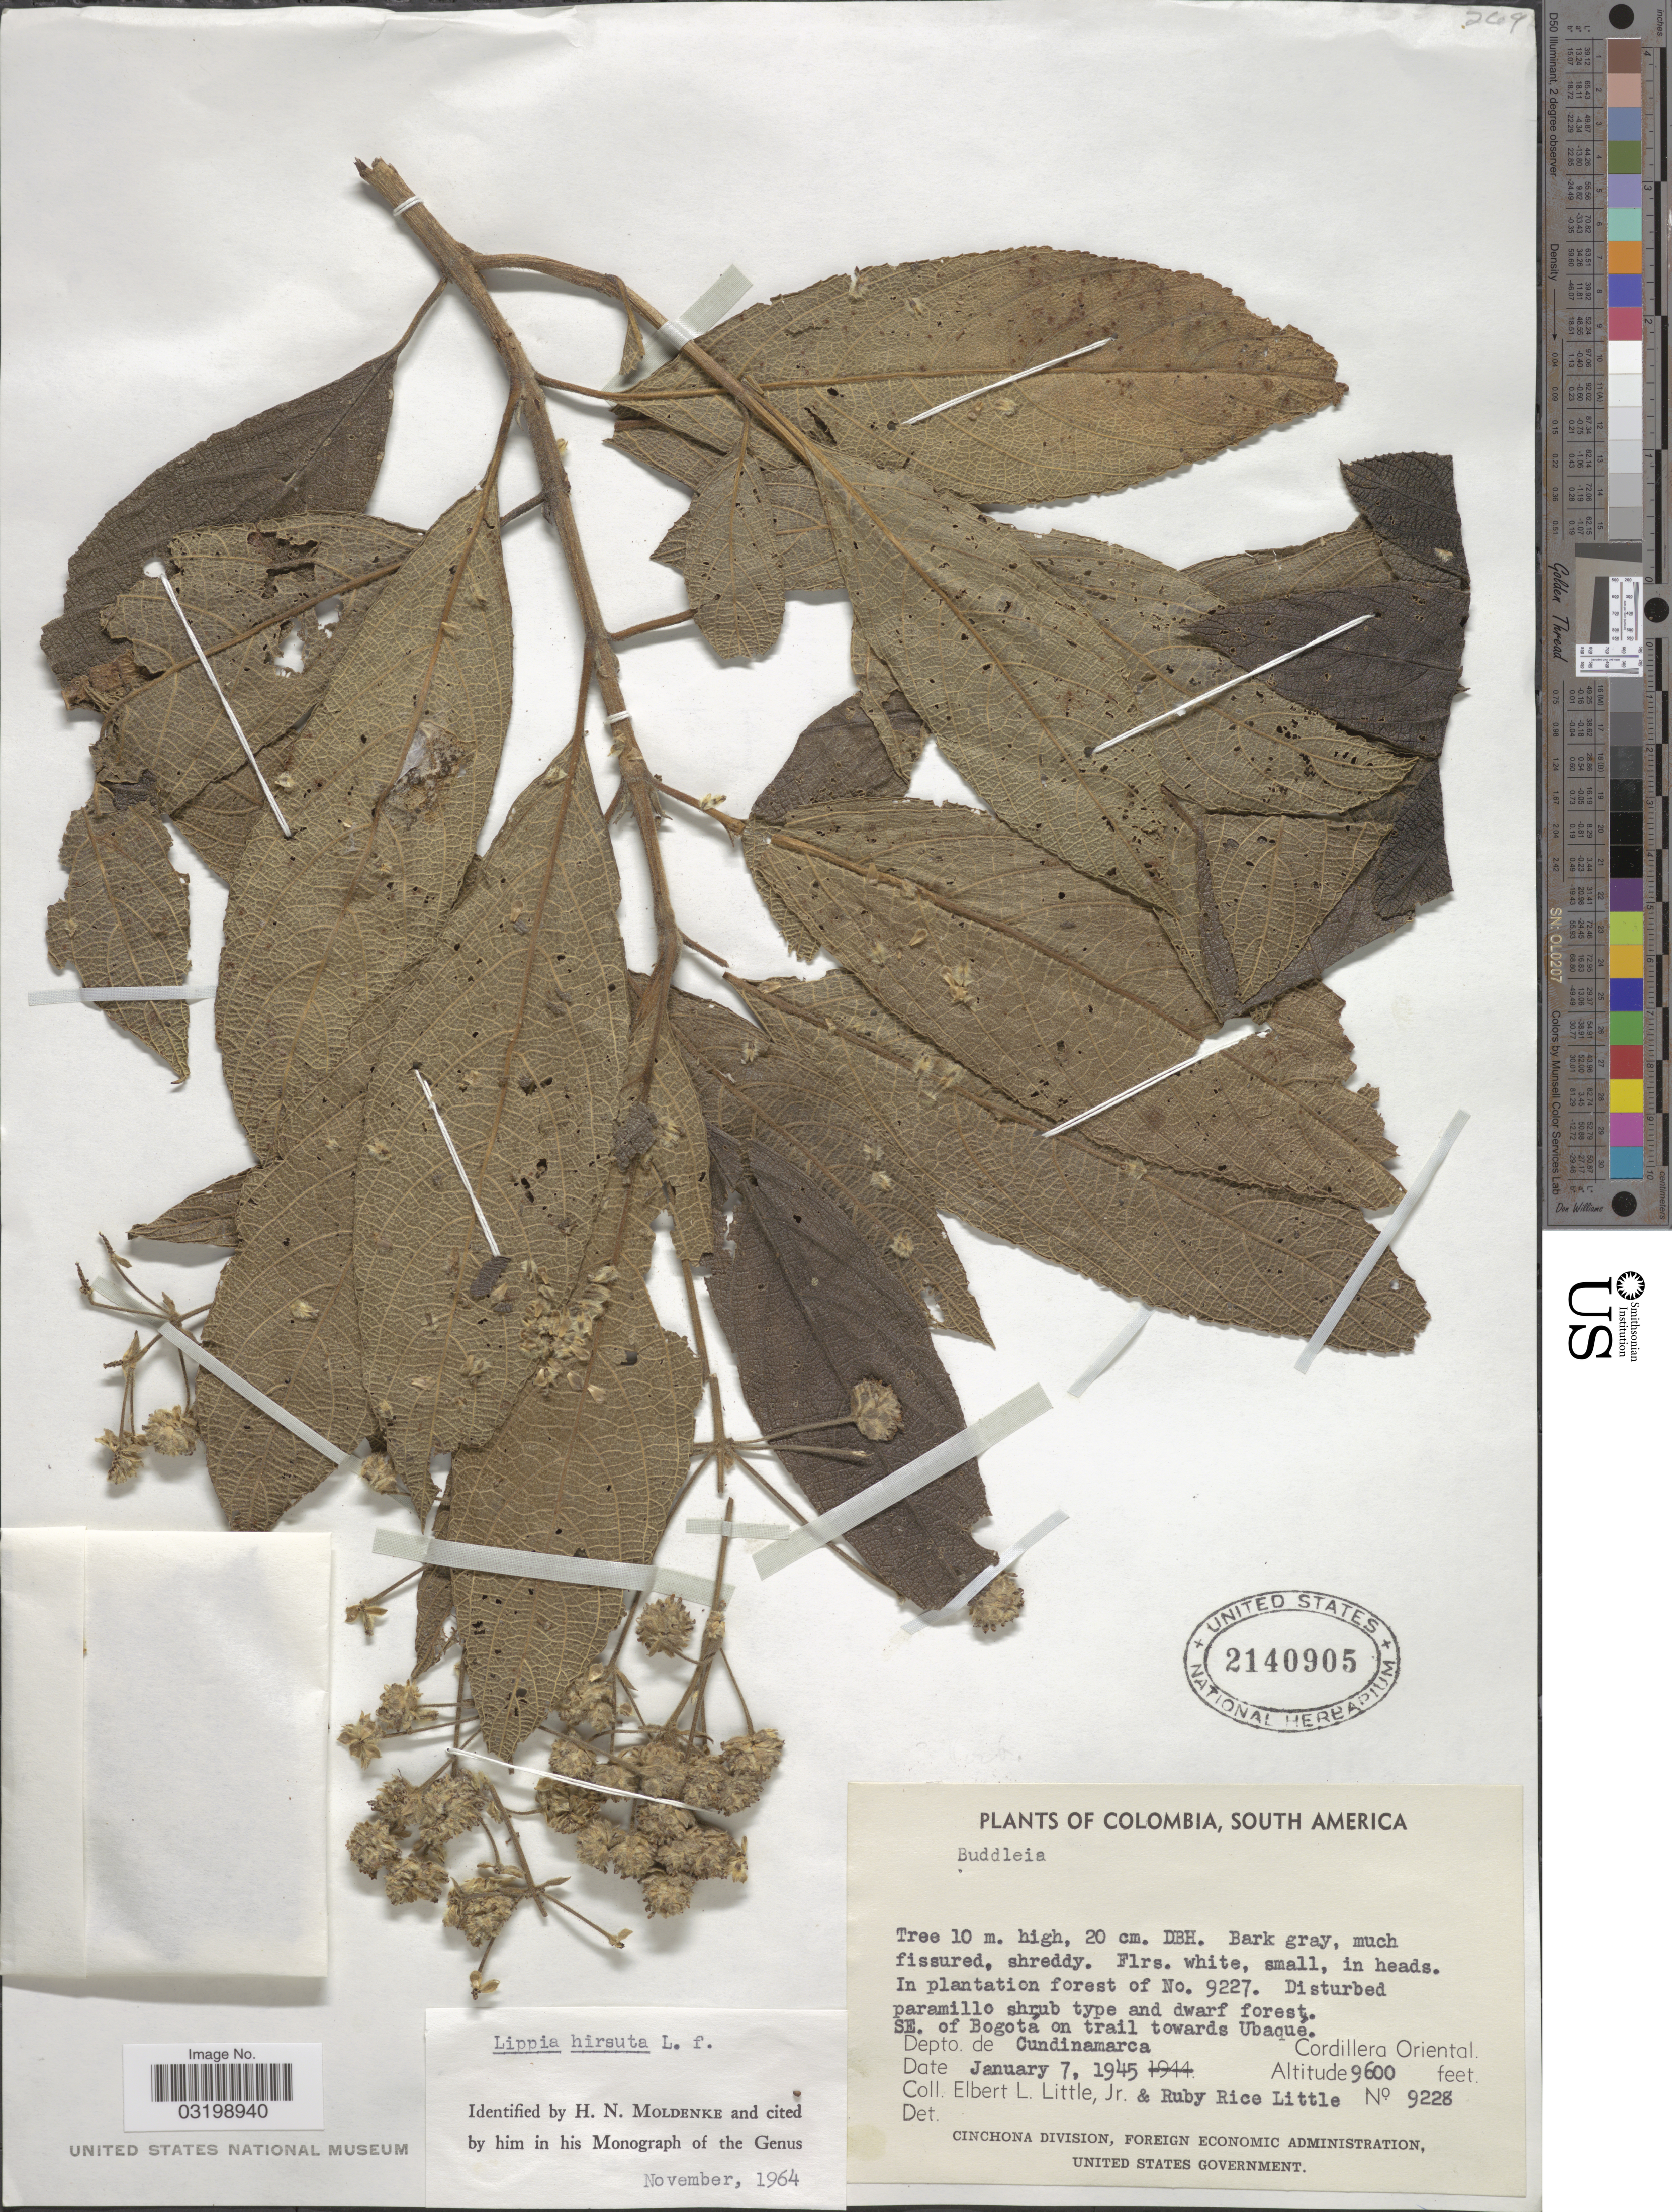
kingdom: Plantae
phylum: Tracheophyta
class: Magnoliopsida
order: Lamiales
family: Verbenaceae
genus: Lippia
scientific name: Lippia hirsuta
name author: L. f.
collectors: E. L. Little & R. R. Little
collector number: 9228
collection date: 1945-01-07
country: Colombia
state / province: Cundinamarca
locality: SE. of Bogotá on trail towards Ubaqué. Depto. de Cundinamarca. Cordillera Oriental.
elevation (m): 2926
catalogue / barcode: US 2140905